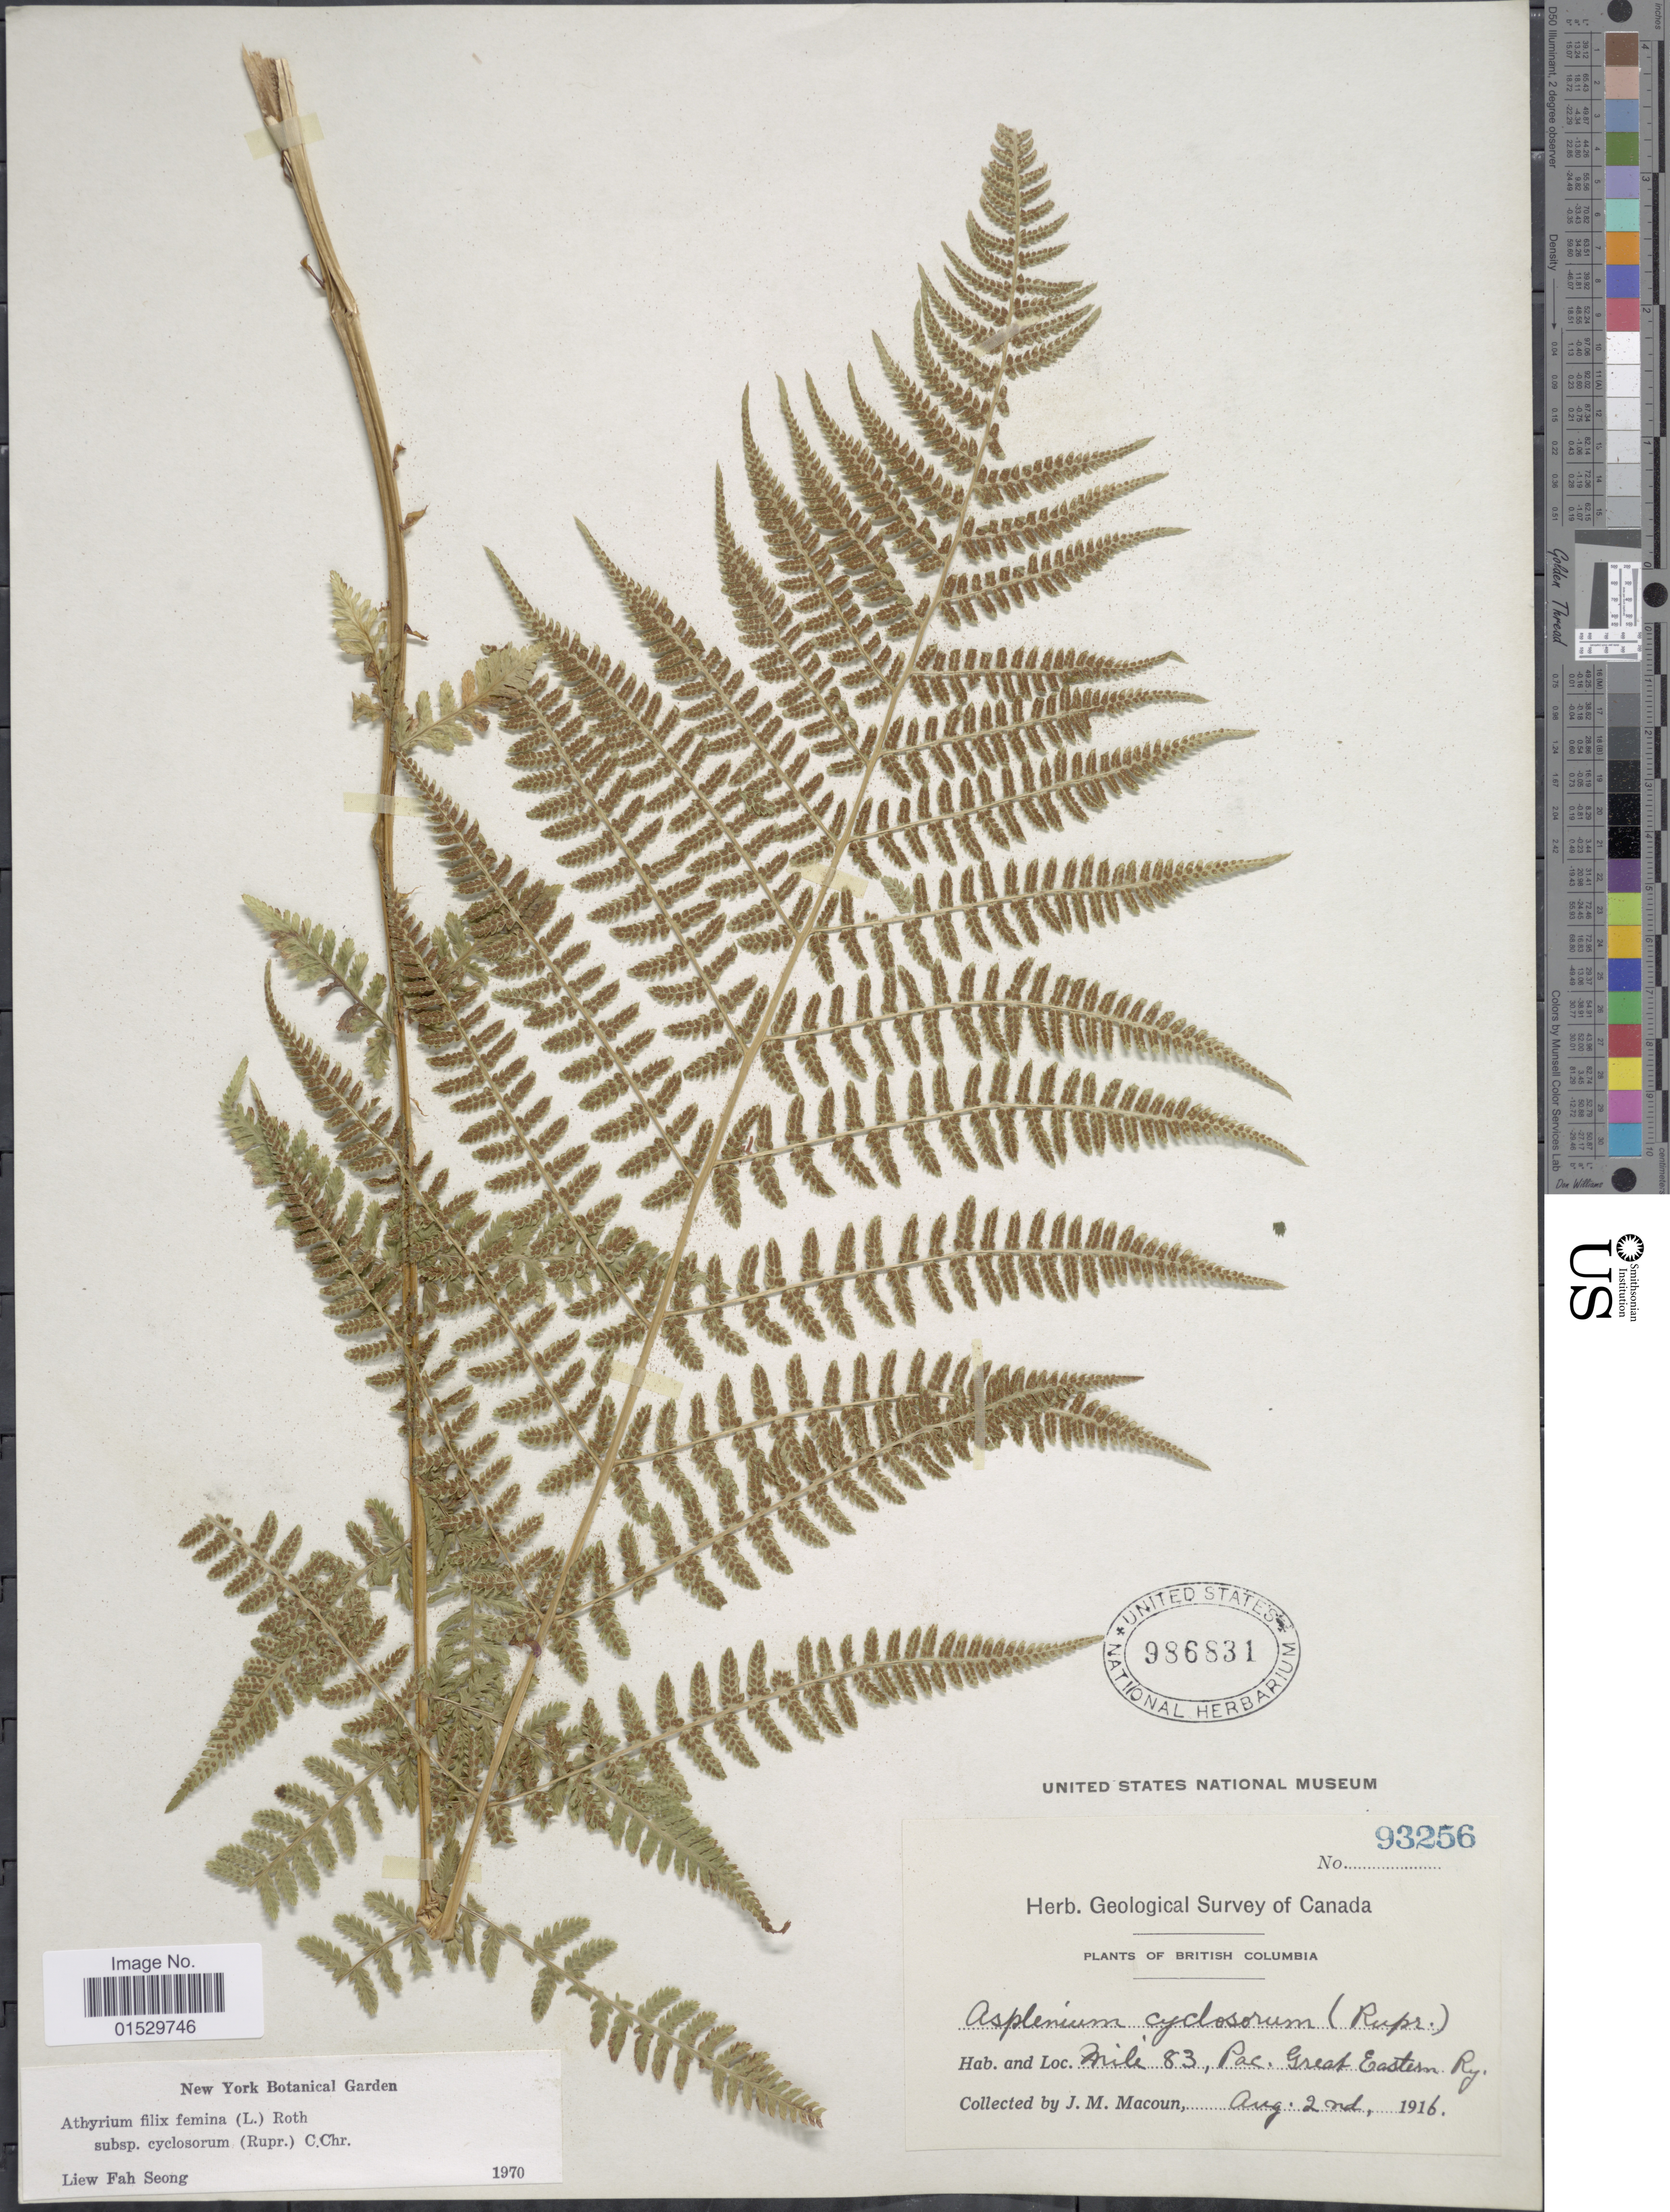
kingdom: Plantae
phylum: Tracheophyta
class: Polypodiopsida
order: Polypodiales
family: Athyriaceae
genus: Athyrium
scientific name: Athyrium filix-femina subsp. cyclosorum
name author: (Rupr.) C. Chr.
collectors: J. M. Macoun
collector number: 93256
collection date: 1916-08-02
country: Canada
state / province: British Columbia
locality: Mile 83, Pac. Great Eastern, Ry.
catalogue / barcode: US 986831